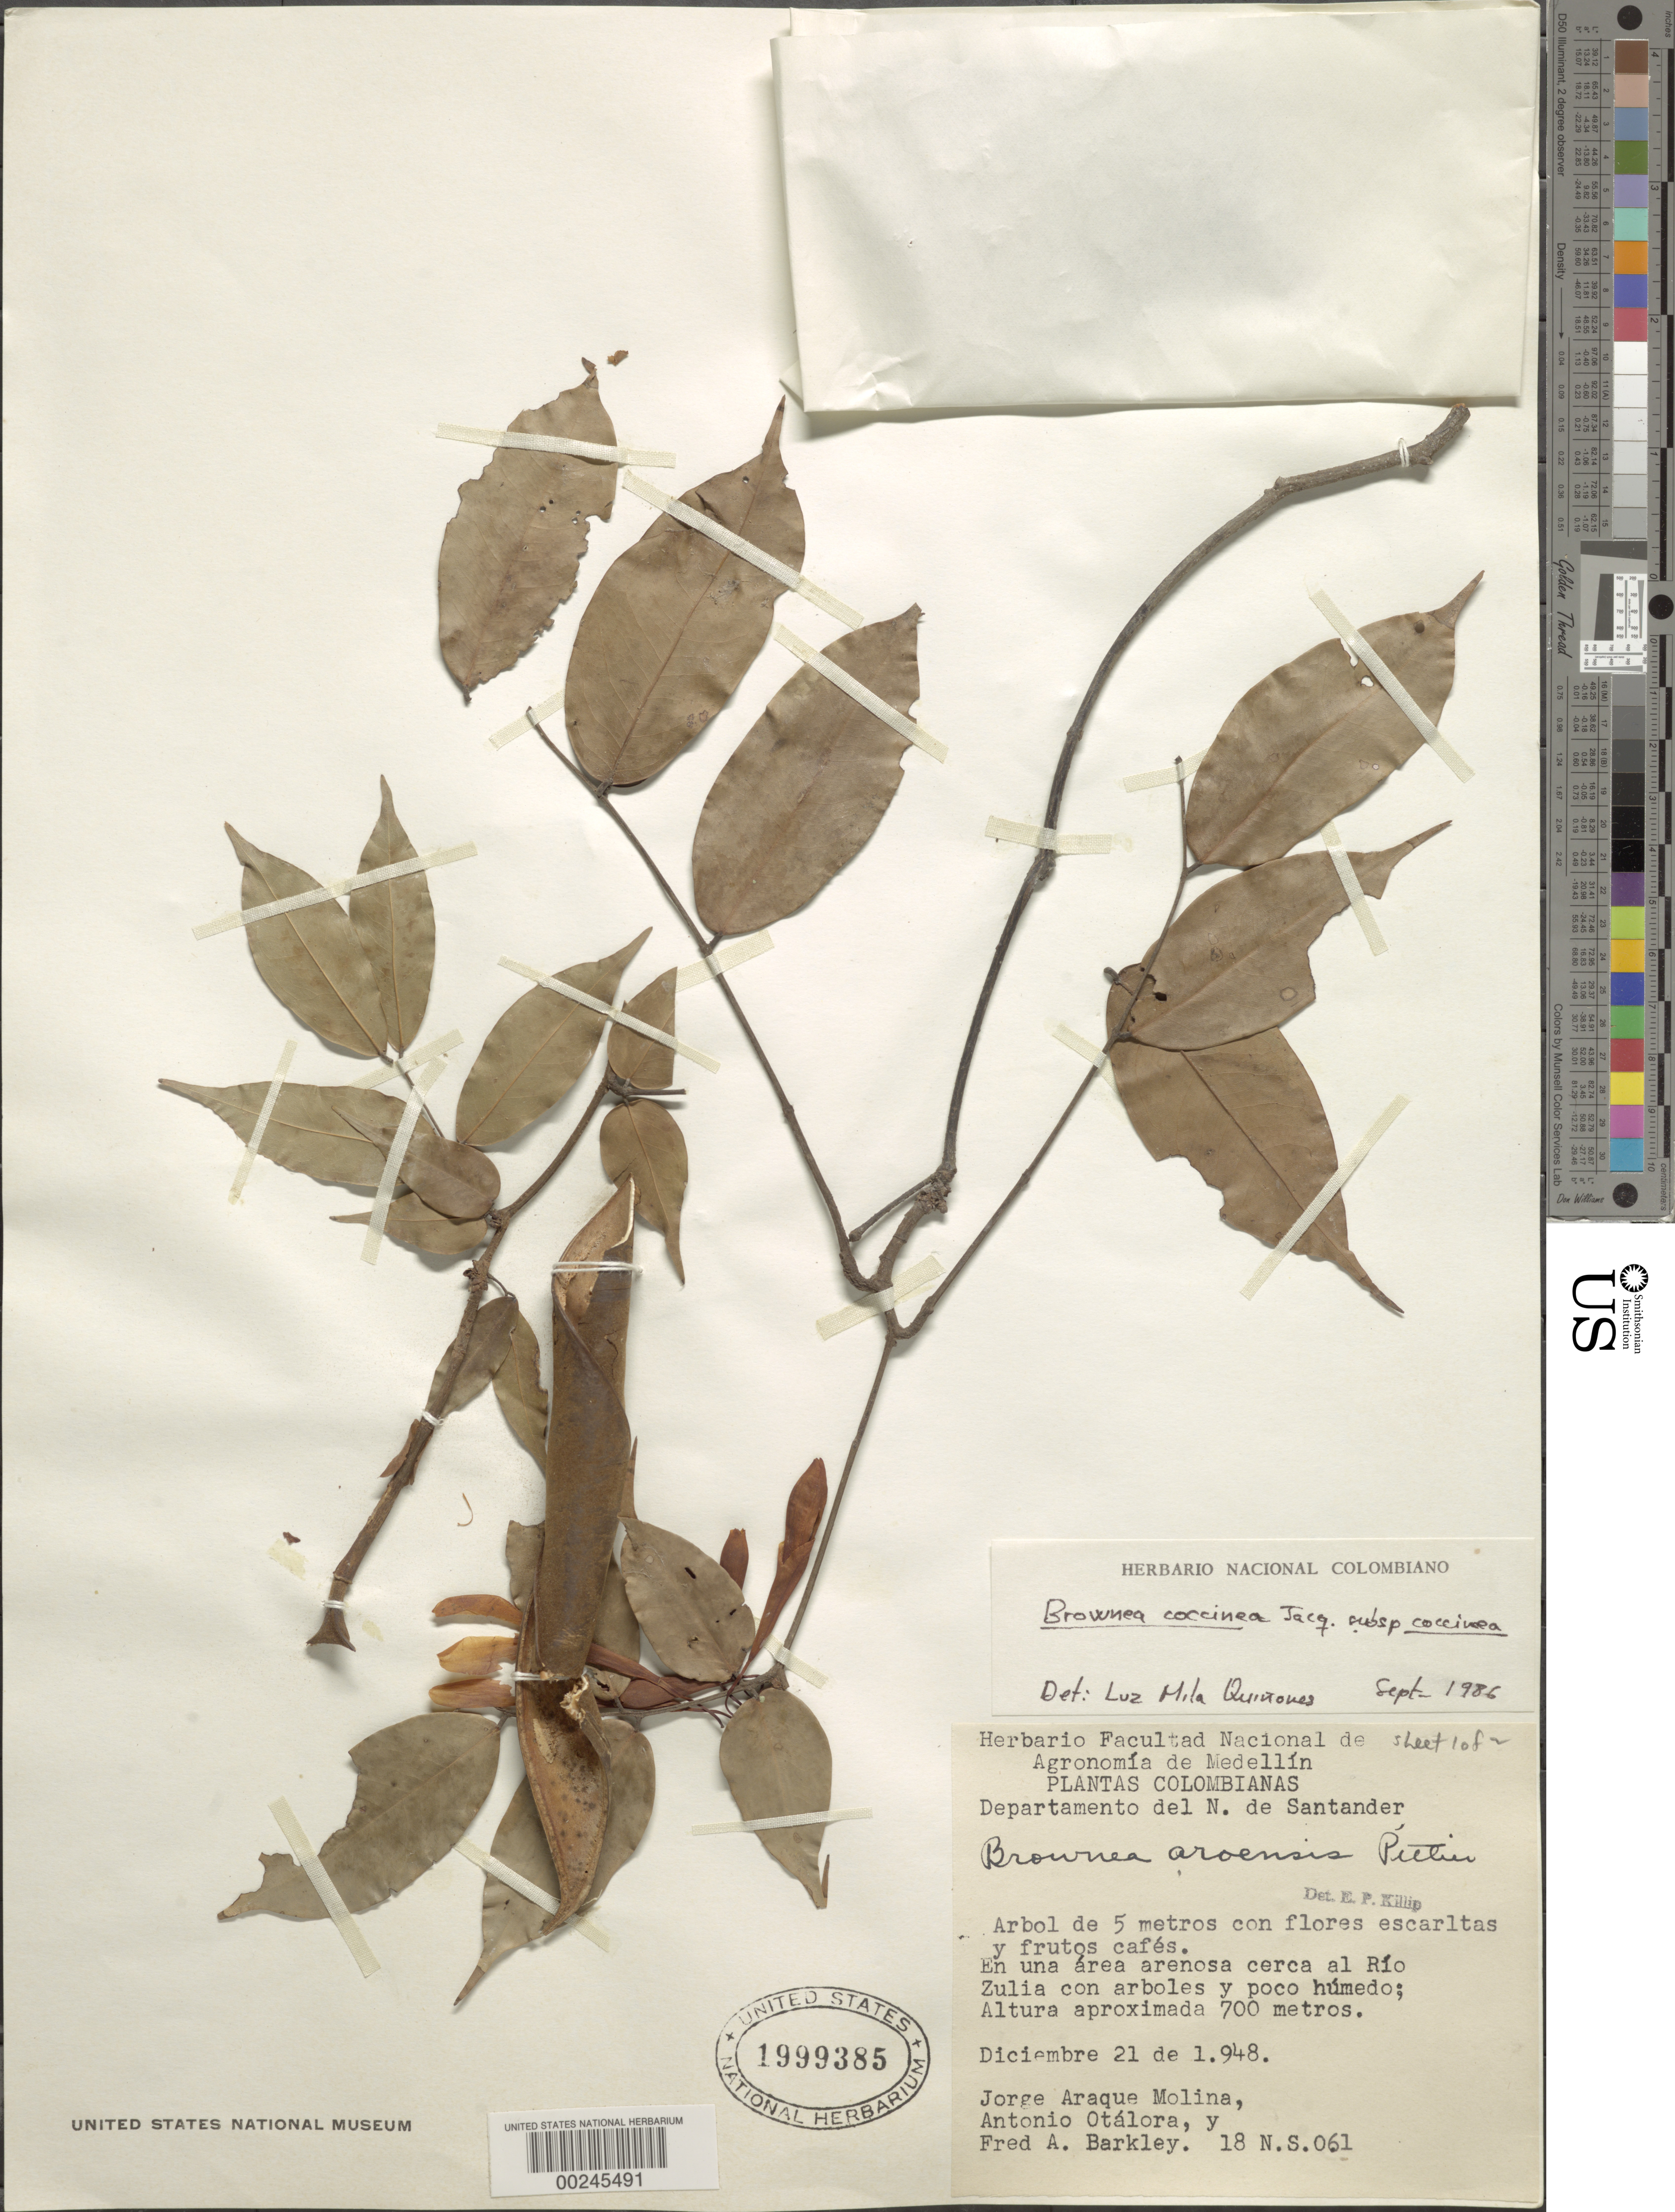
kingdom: Plantae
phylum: Tracheophyta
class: Magnoliopsida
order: Fabales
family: Fabaceae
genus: Brownea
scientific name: Brownea coccinea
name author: Jacq.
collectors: J. Araque Molina, A. Otalora & F. A. Barkley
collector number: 18 N.s.061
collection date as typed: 21 Dec 1948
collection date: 1948-12-21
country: Colombia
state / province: Norte de Santander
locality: Ca Rio Zulia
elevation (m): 700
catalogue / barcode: US 1999385